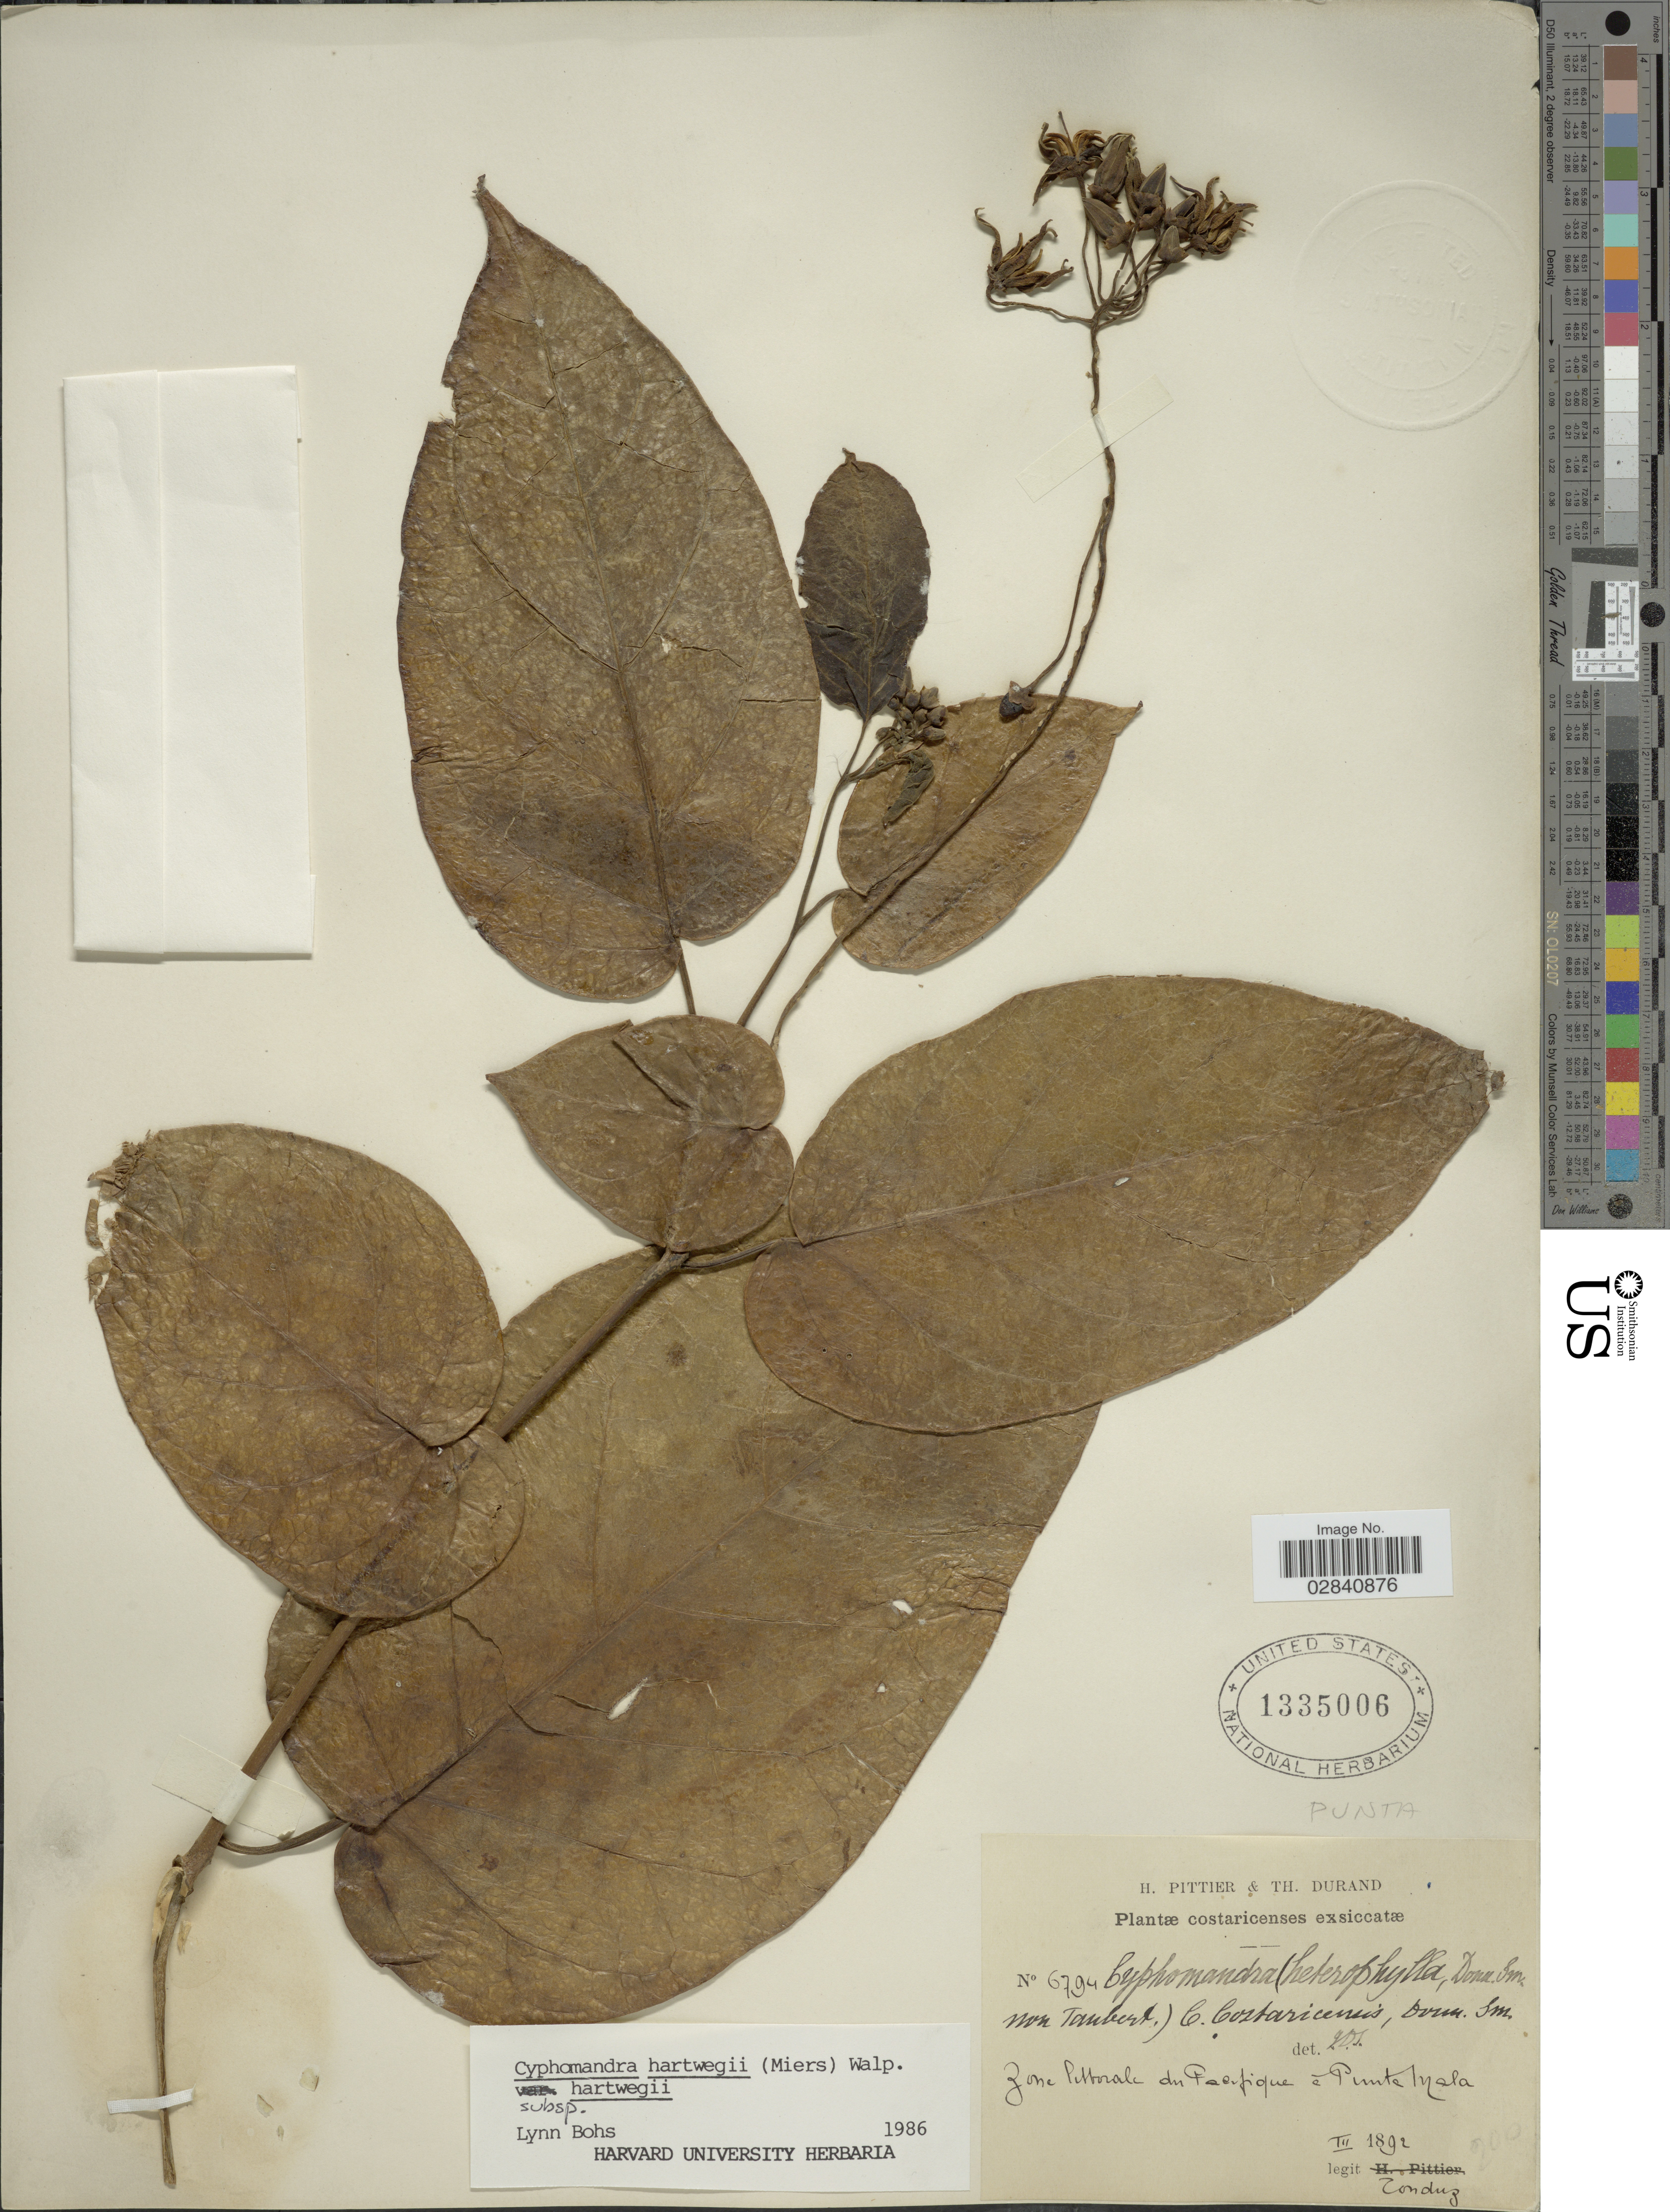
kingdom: Plantae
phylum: Tracheophyta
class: Magnoliopsida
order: Solanales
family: Solanaceae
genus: Cyphomandra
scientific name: Cyphomandra hartwegii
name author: (Miers) Sendtn. ex Walp.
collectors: Tonduz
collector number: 6794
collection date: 1892-03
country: Costa Rica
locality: Zone Pittorale du Pacifique e Punte Mala. Punta.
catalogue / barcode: US 1335006